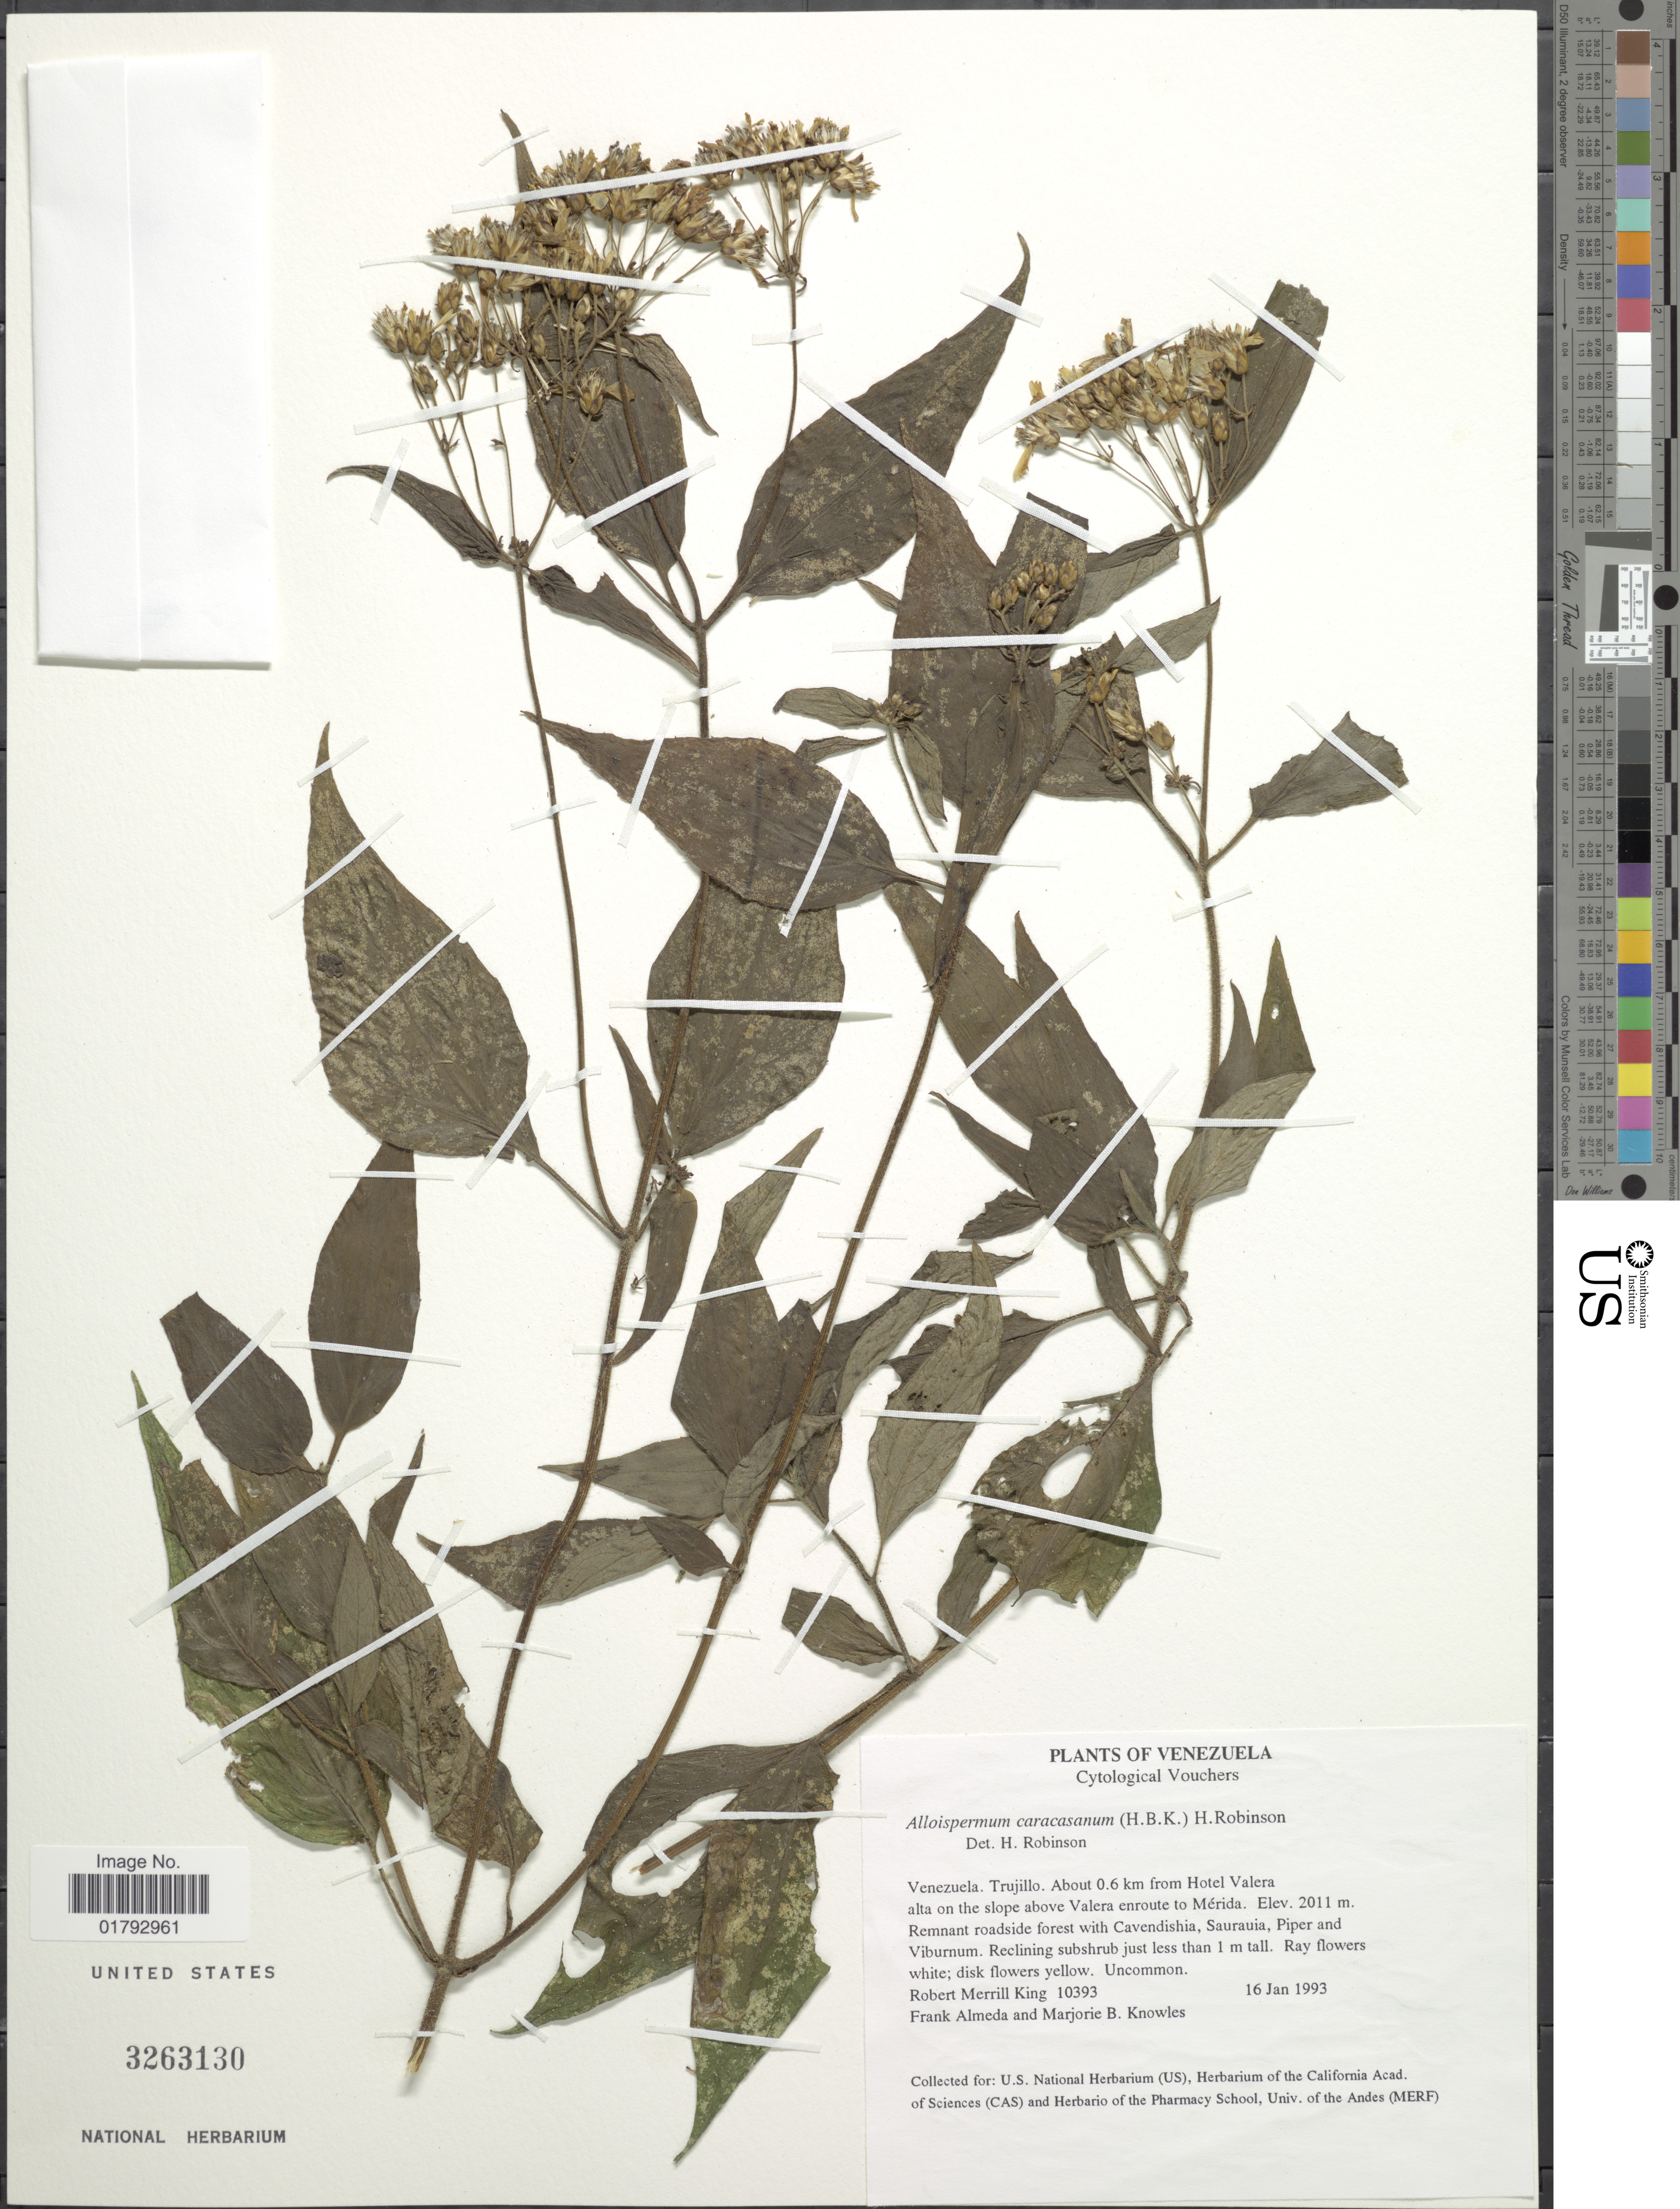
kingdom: Plantae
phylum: Tracheophyta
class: Magnoliopsida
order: Asterales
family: Asteraceae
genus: Alloispermum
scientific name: Alloispermum caracasanum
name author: (Kunth) H. Rob.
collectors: R. M. King, F. Almeda & M. B. Knowles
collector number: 10393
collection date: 1993-01-16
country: Venezuela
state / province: Trujillo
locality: Venezuela, Trujillo, About 0.6 km from Hotel Valera alta on the slope above Valera enroute to Merida.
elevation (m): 2011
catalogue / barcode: US 3263130